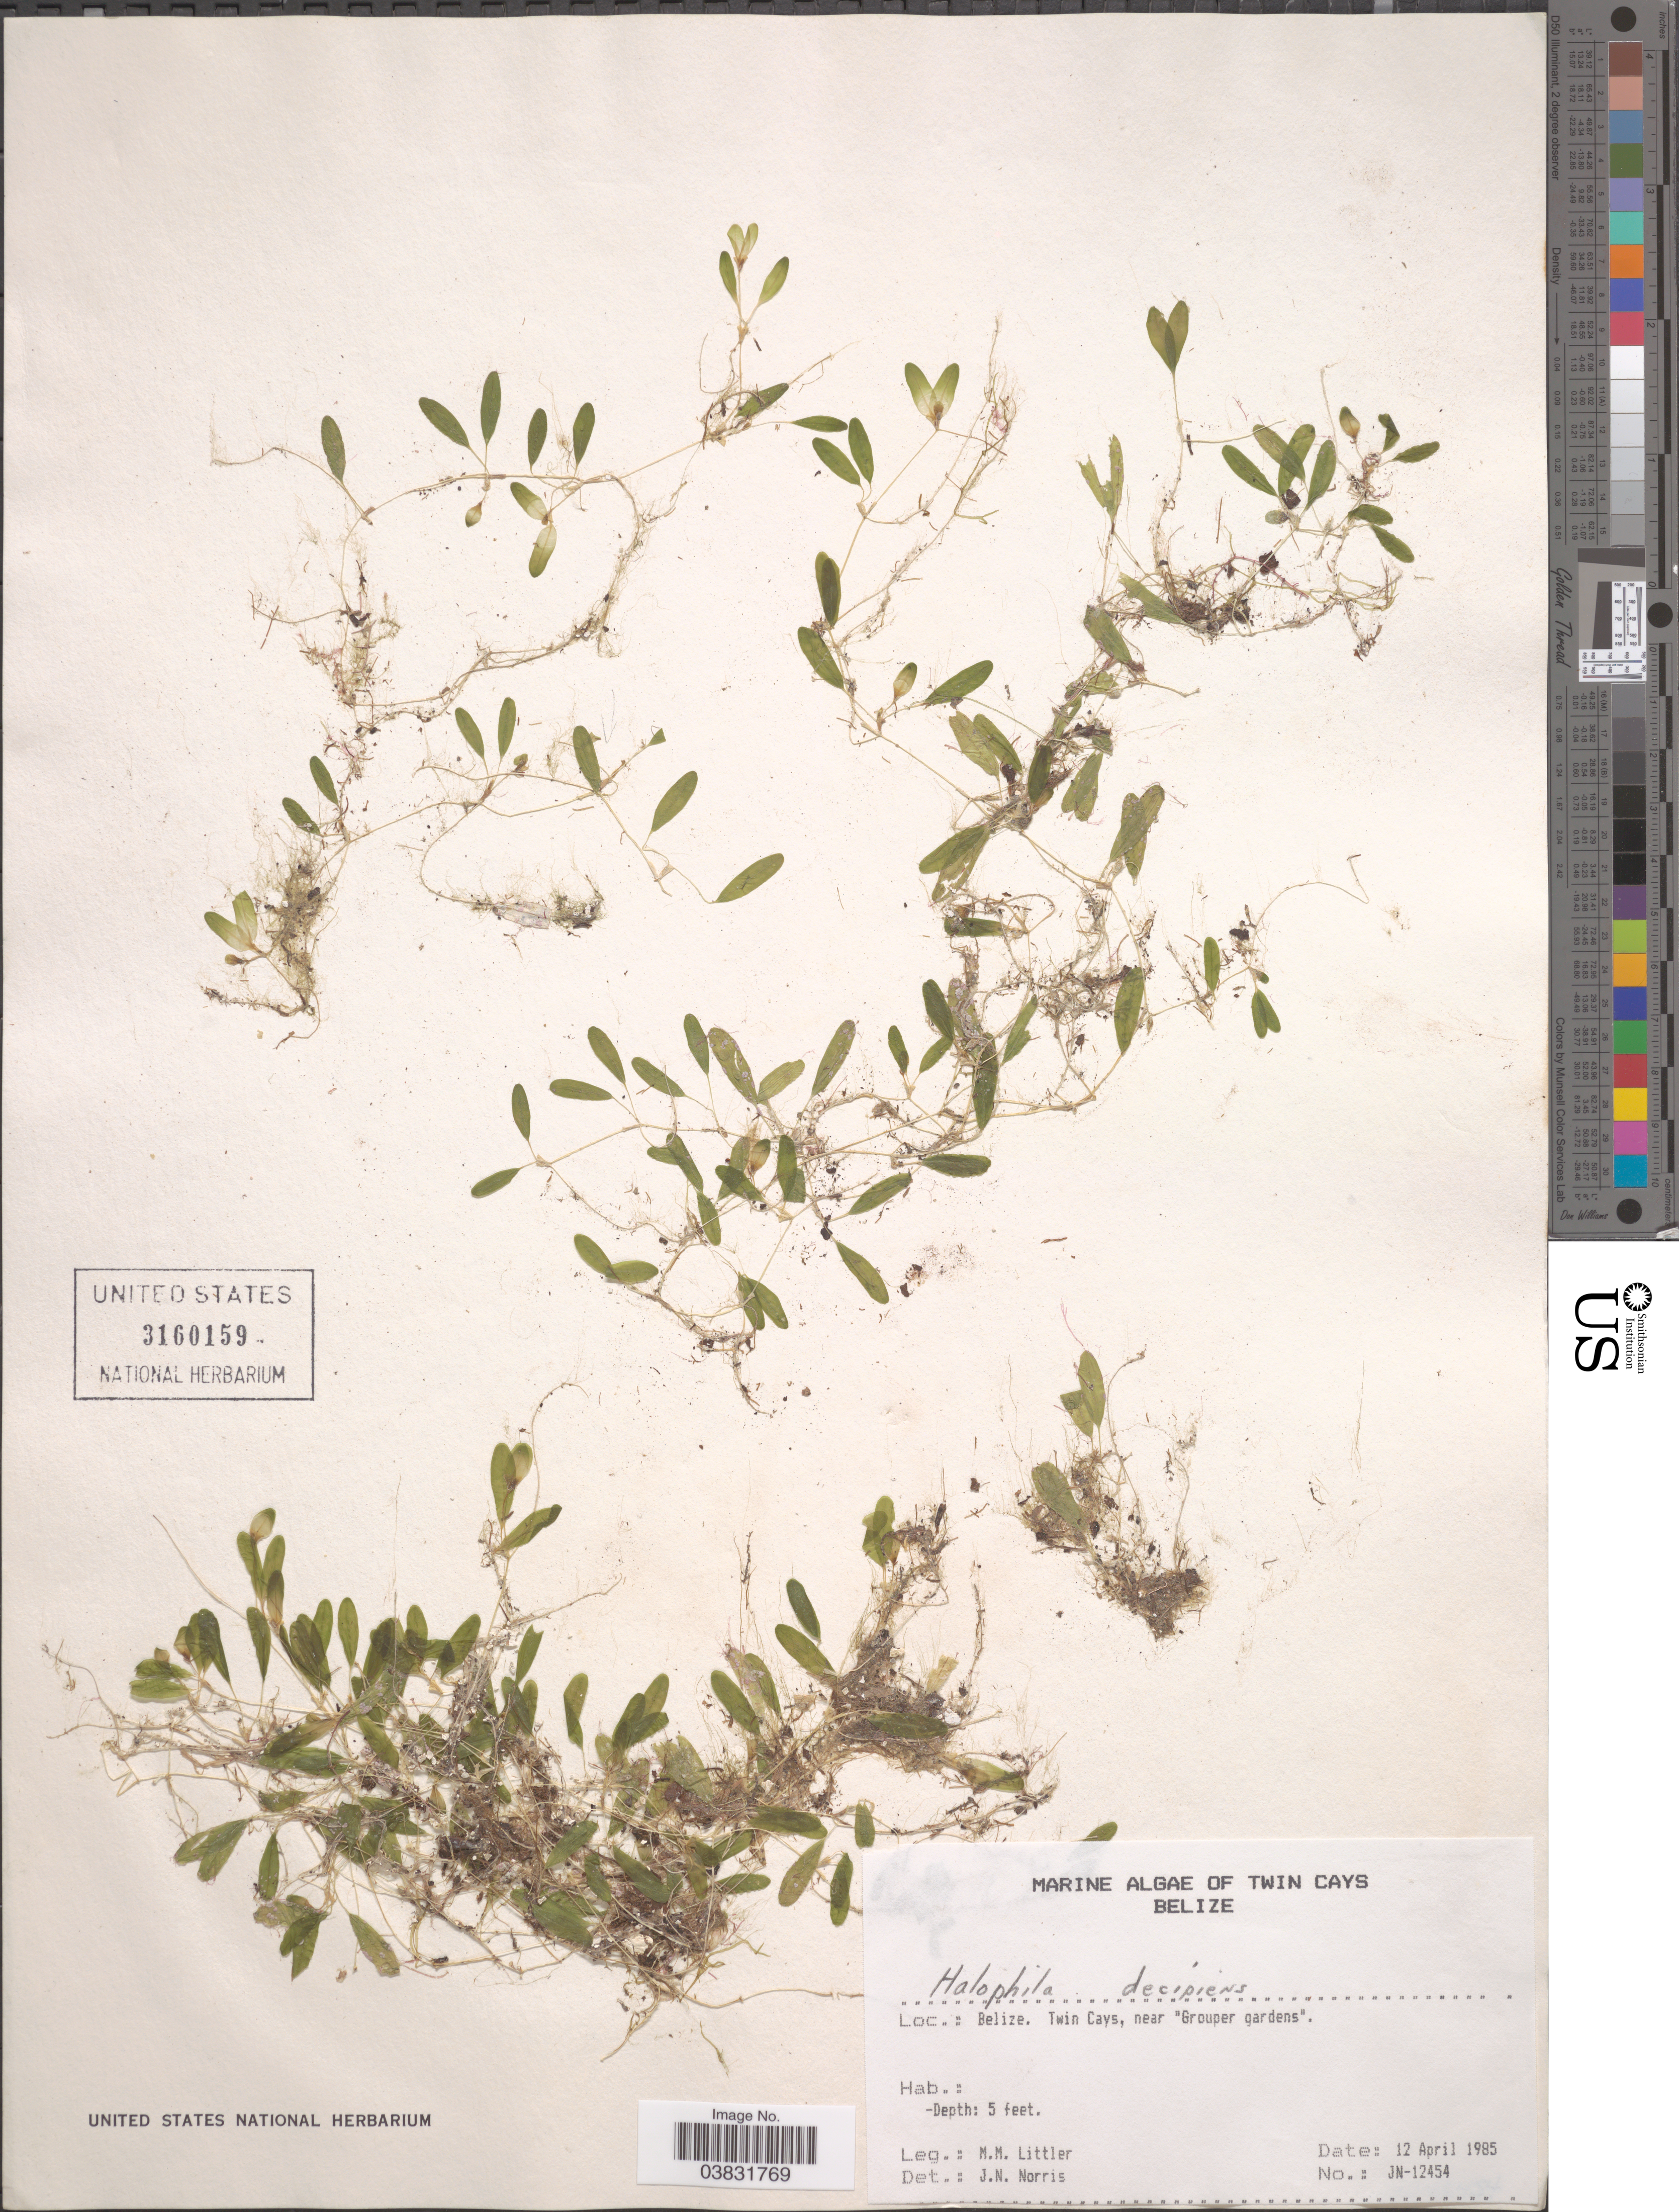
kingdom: Plantae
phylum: Tracheophyta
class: Liliopsida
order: Alismatales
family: Hydrocharitaceae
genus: Halophila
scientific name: Halophila decipiens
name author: Ostenf.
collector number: JN-12454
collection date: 1985-04-12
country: Belize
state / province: Belize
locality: Twin Cays, near "Grouper gardens".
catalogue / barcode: US 3160159